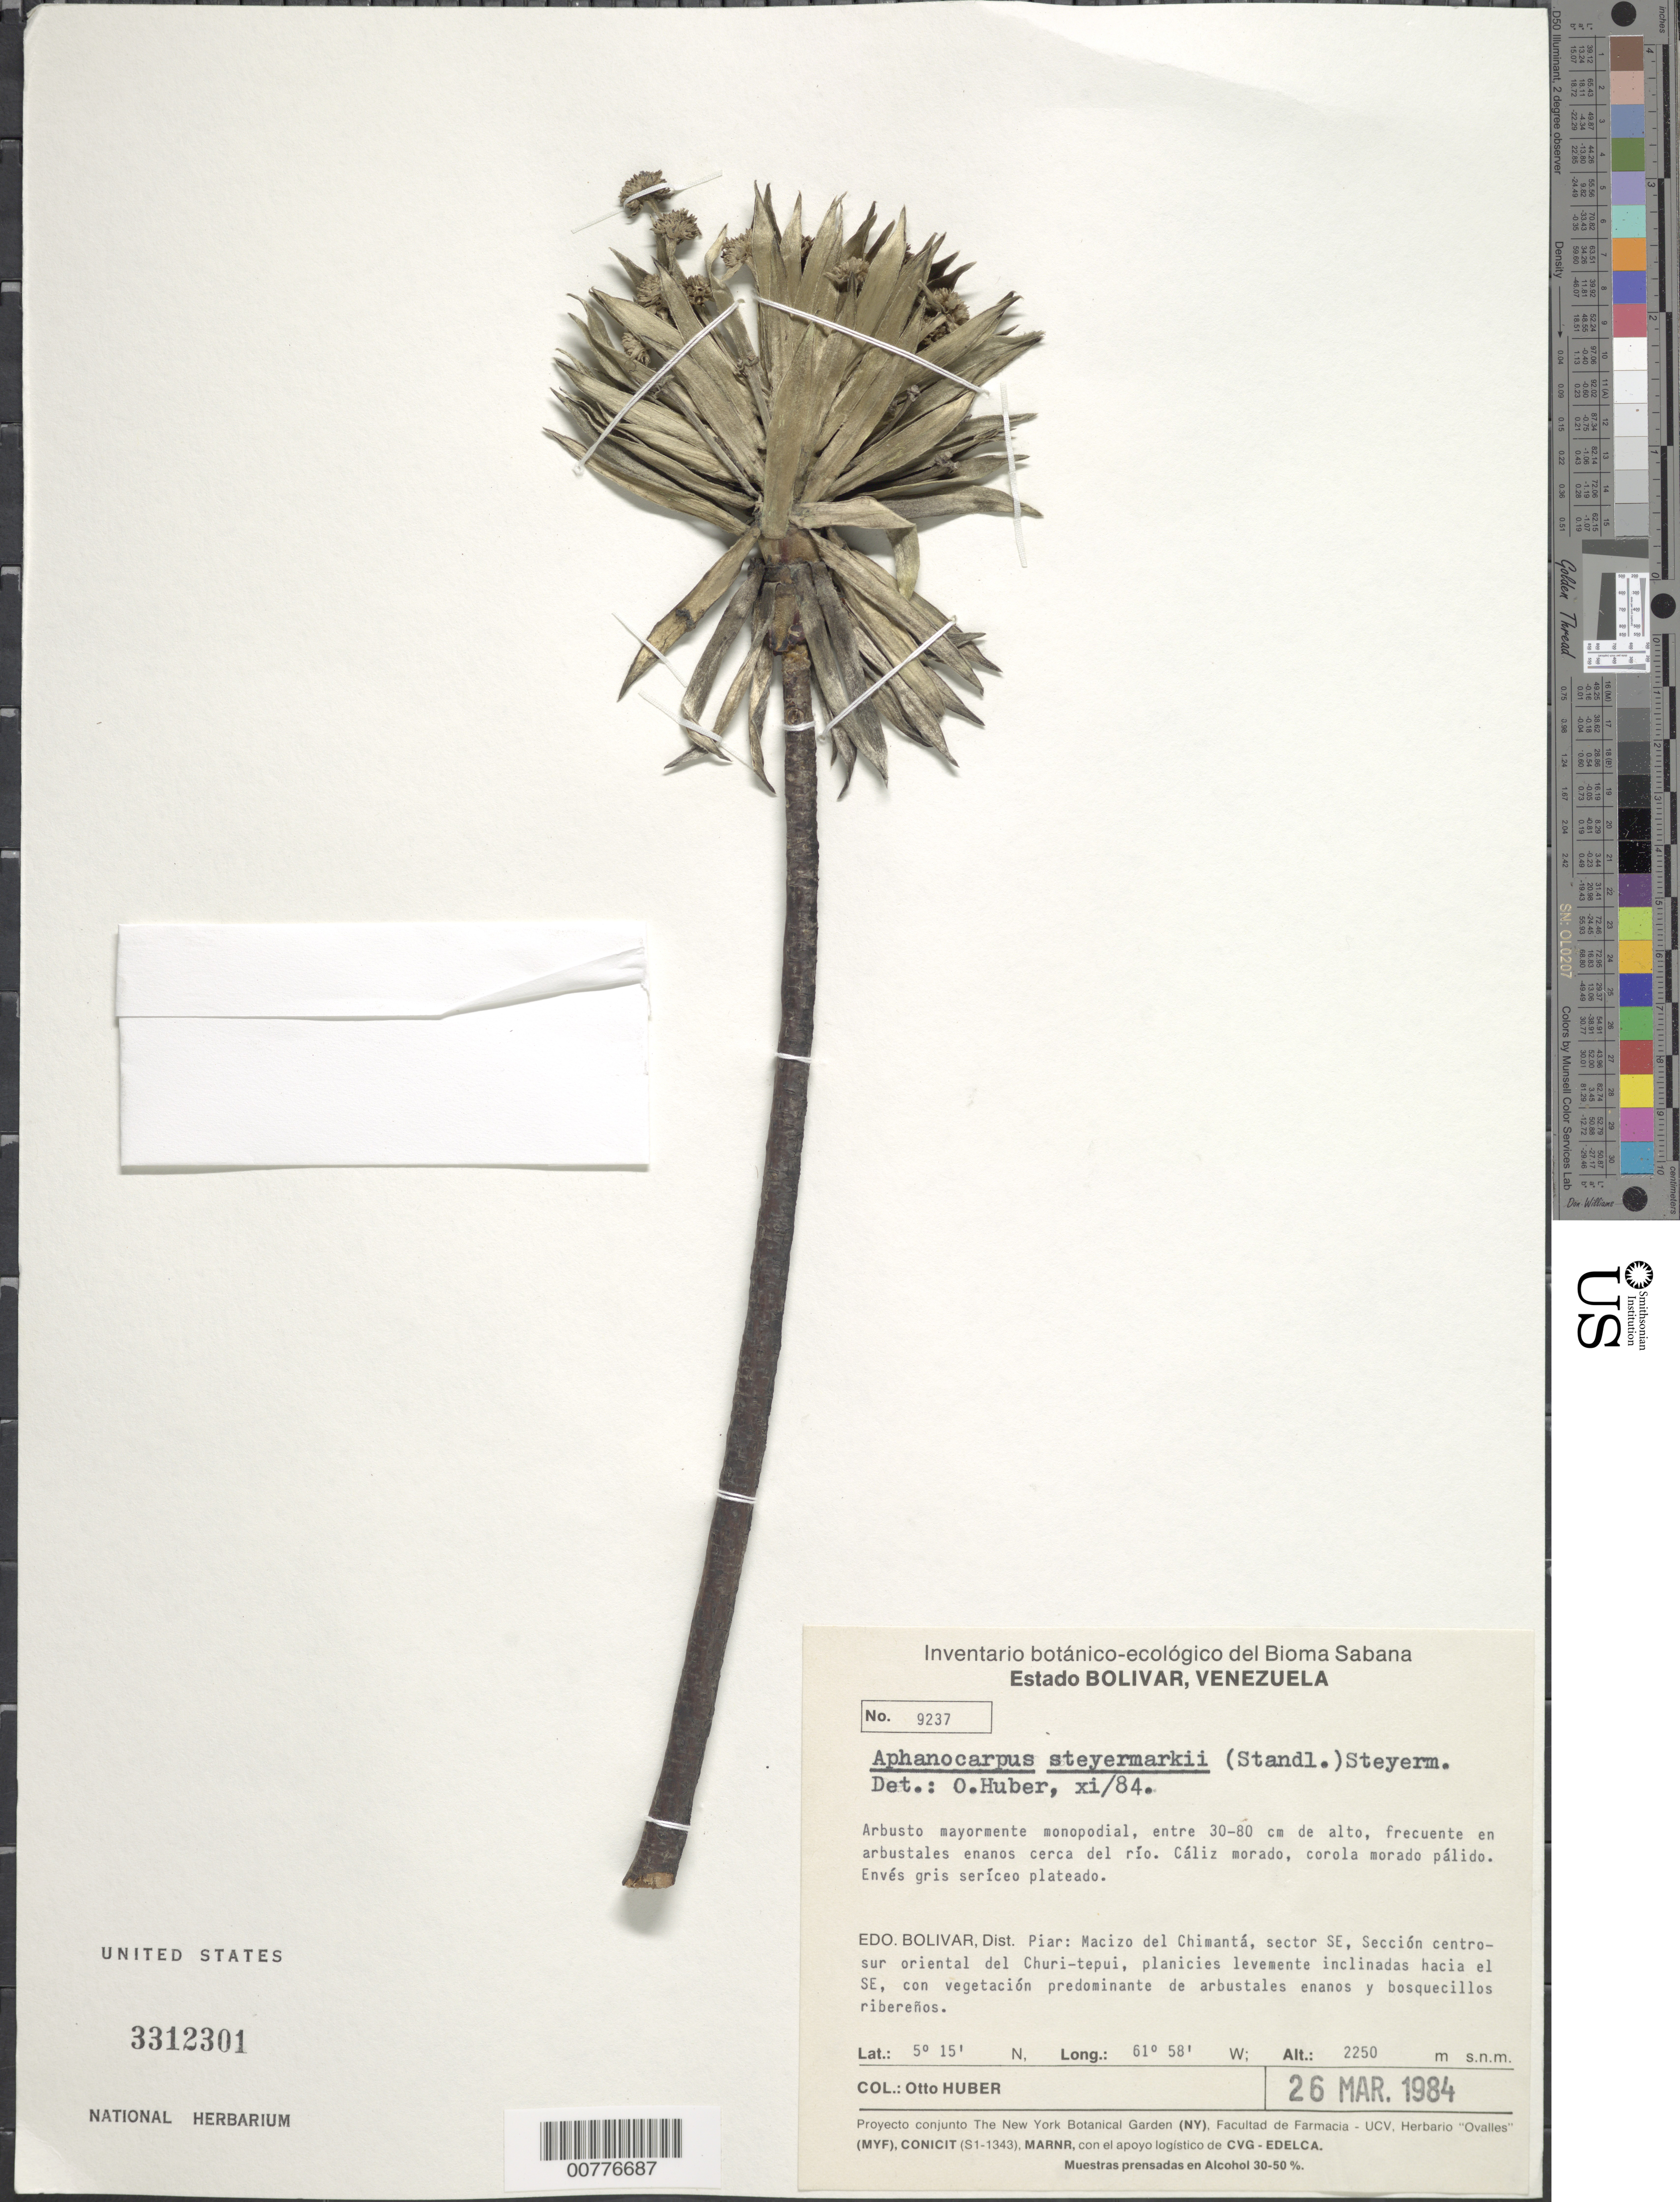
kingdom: Plantae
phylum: Tracheophyta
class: Magnoliopsida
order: Gentianales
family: Rubiaceae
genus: Aphanocarpus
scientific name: Aphanocarpus steyermarkii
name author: (Standl.) Steyerm.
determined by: Huber, Otto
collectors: O. Huber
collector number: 9237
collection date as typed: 26-Mar-84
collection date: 1984-03-26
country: Venezuela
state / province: Bolívar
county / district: Piar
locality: Macizo del Chimantá, sector SE; seccion centro-suroriental del Churi-tepuí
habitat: Arbustales enanos cerca del rio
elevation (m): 2250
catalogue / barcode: US 3312301